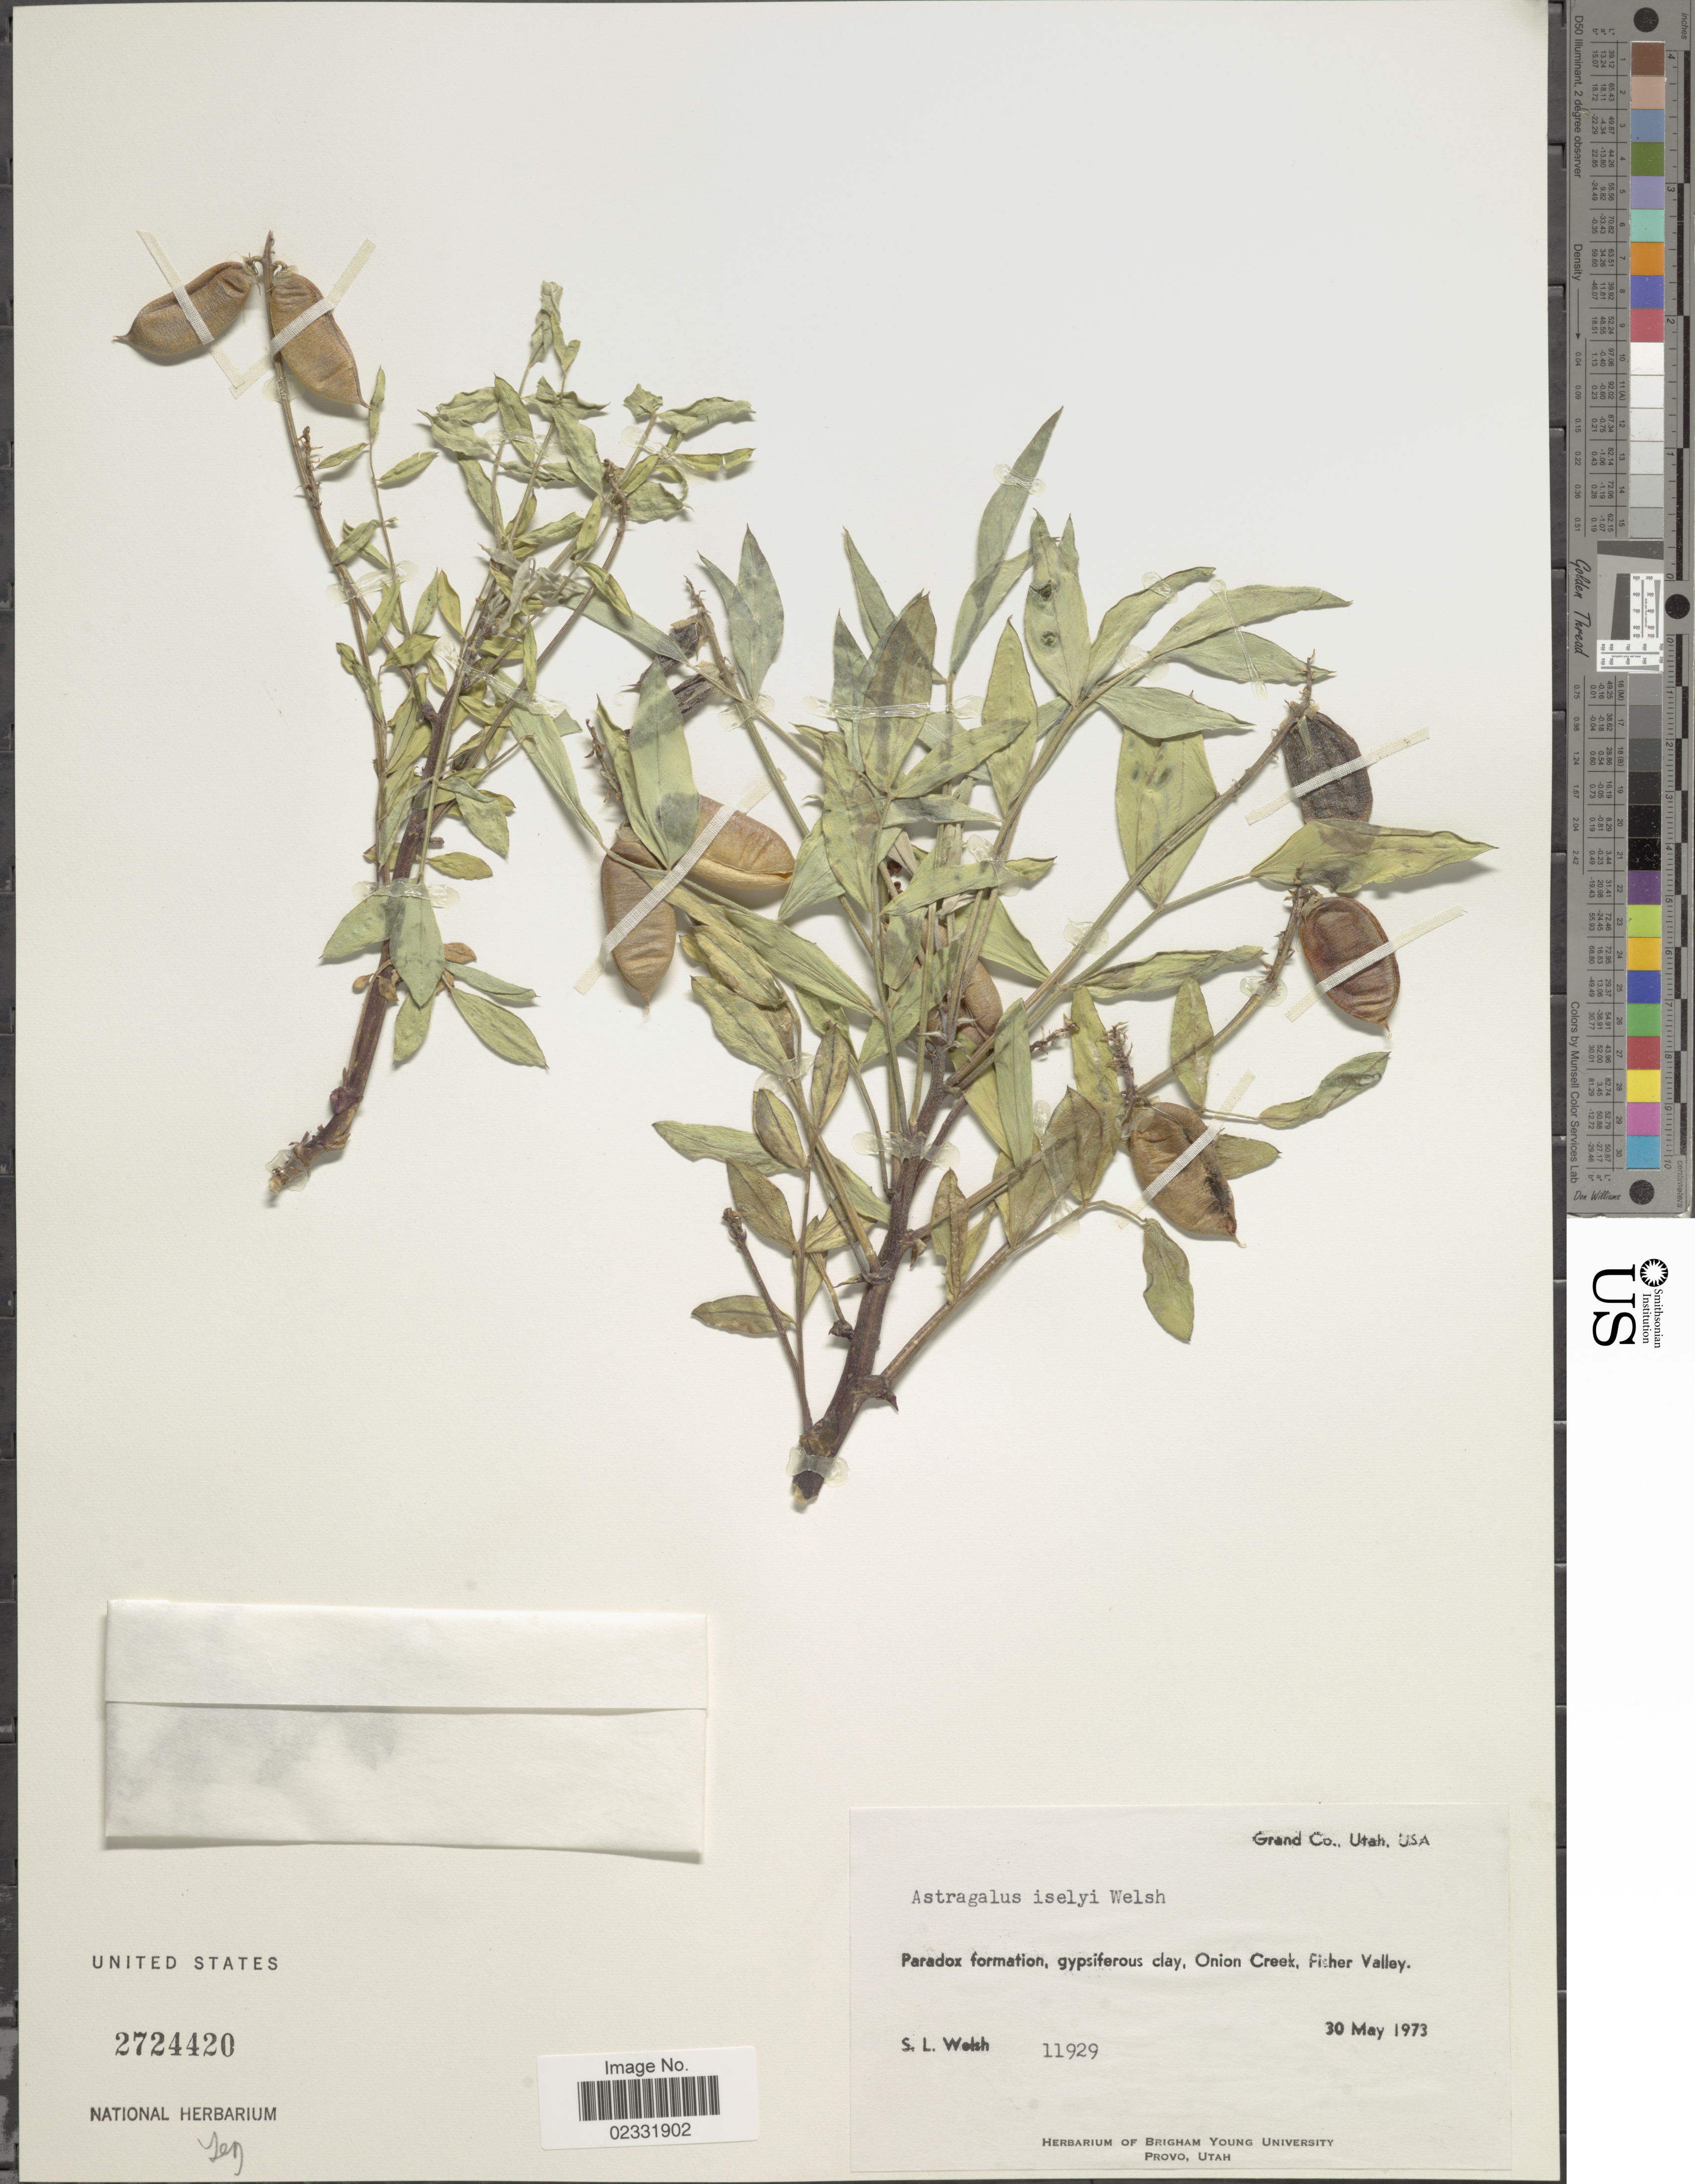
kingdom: Plantae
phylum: Tracheophyta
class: Magnoliopsida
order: Fabales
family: Fabaceae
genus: Astragalus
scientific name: Astragalus iselyi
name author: S.L. Welsh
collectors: S. Welsh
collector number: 11929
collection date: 1973-05-30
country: United States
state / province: Utah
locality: Grand Co. Paradox formation, gypsiferous clay, Onion Creek, Fisher Valley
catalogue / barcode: US 2724420